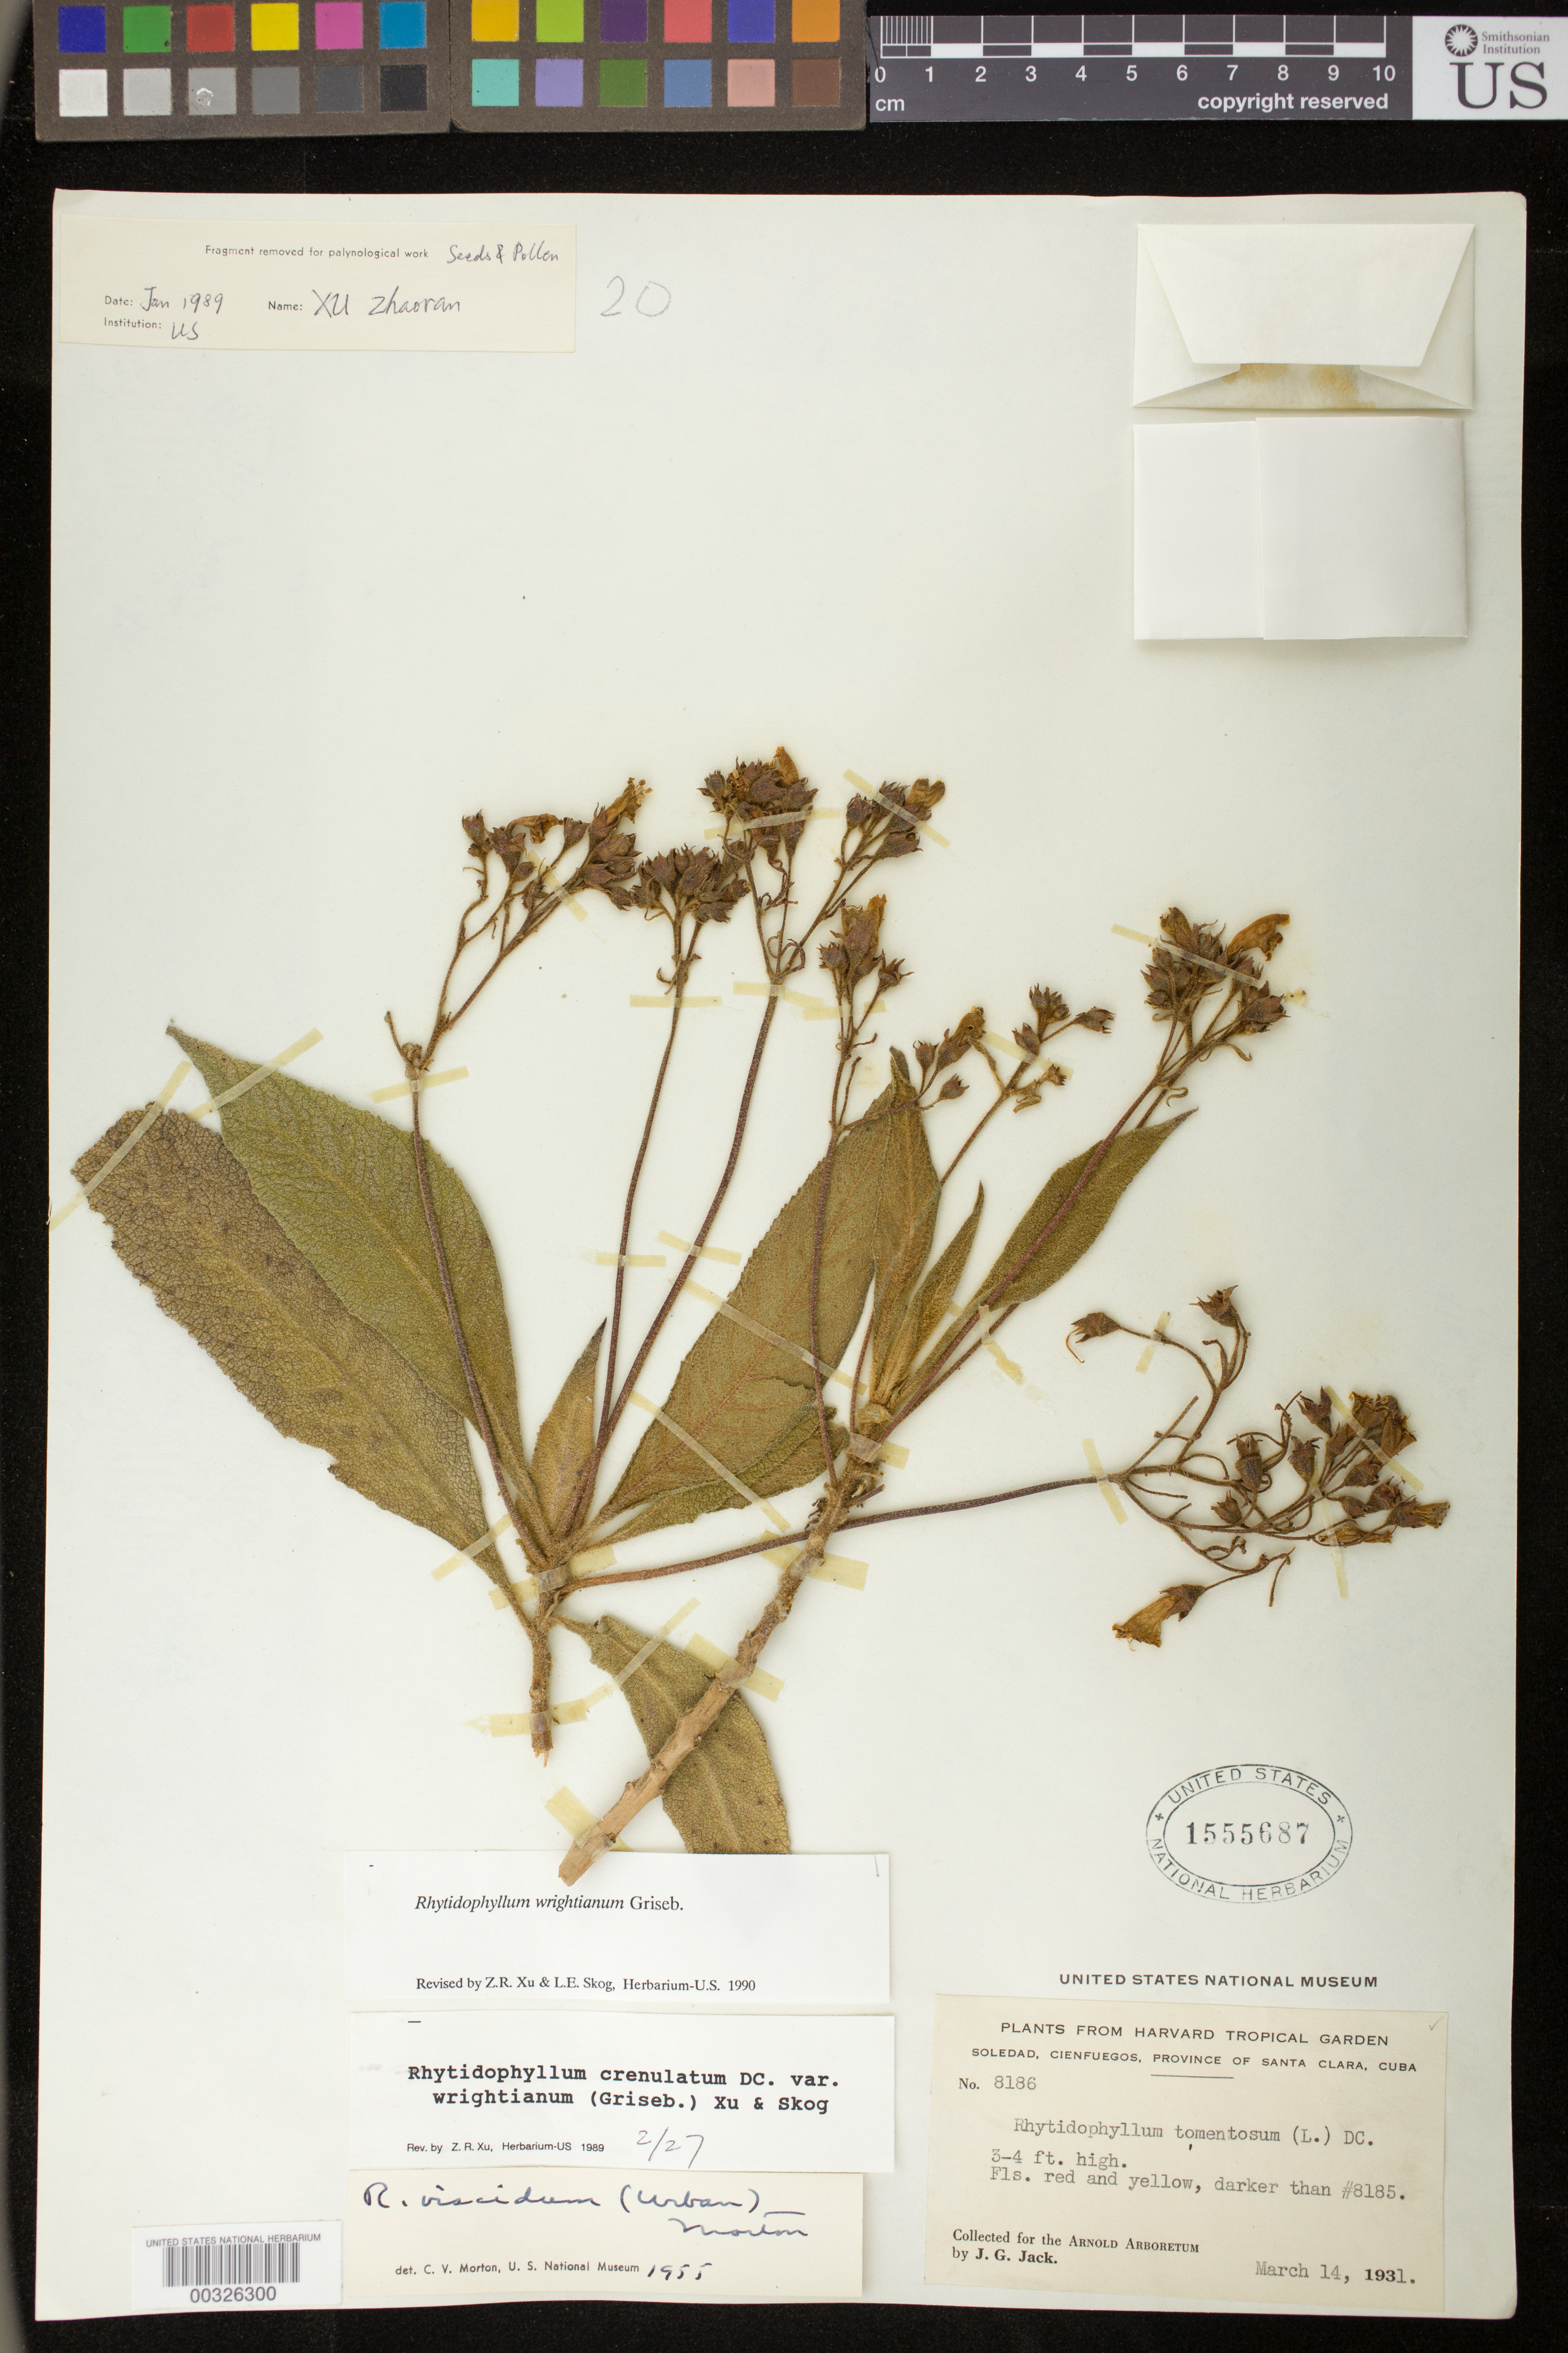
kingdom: Plantae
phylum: Tracheophyta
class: Magnoliopsida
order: Lamiales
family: Gesneriaceae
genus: Rhytidophyllum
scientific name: Rhytidophyllum wrightianum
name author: Griseb.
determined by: Skog, Laurence E.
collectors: J. G. Jack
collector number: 8186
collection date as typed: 14 Mar 1931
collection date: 1931-03-14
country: Cuba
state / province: Las Villas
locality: Prov. Santa Clara; Soledad, Cienfuegos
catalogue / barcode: US 1555687